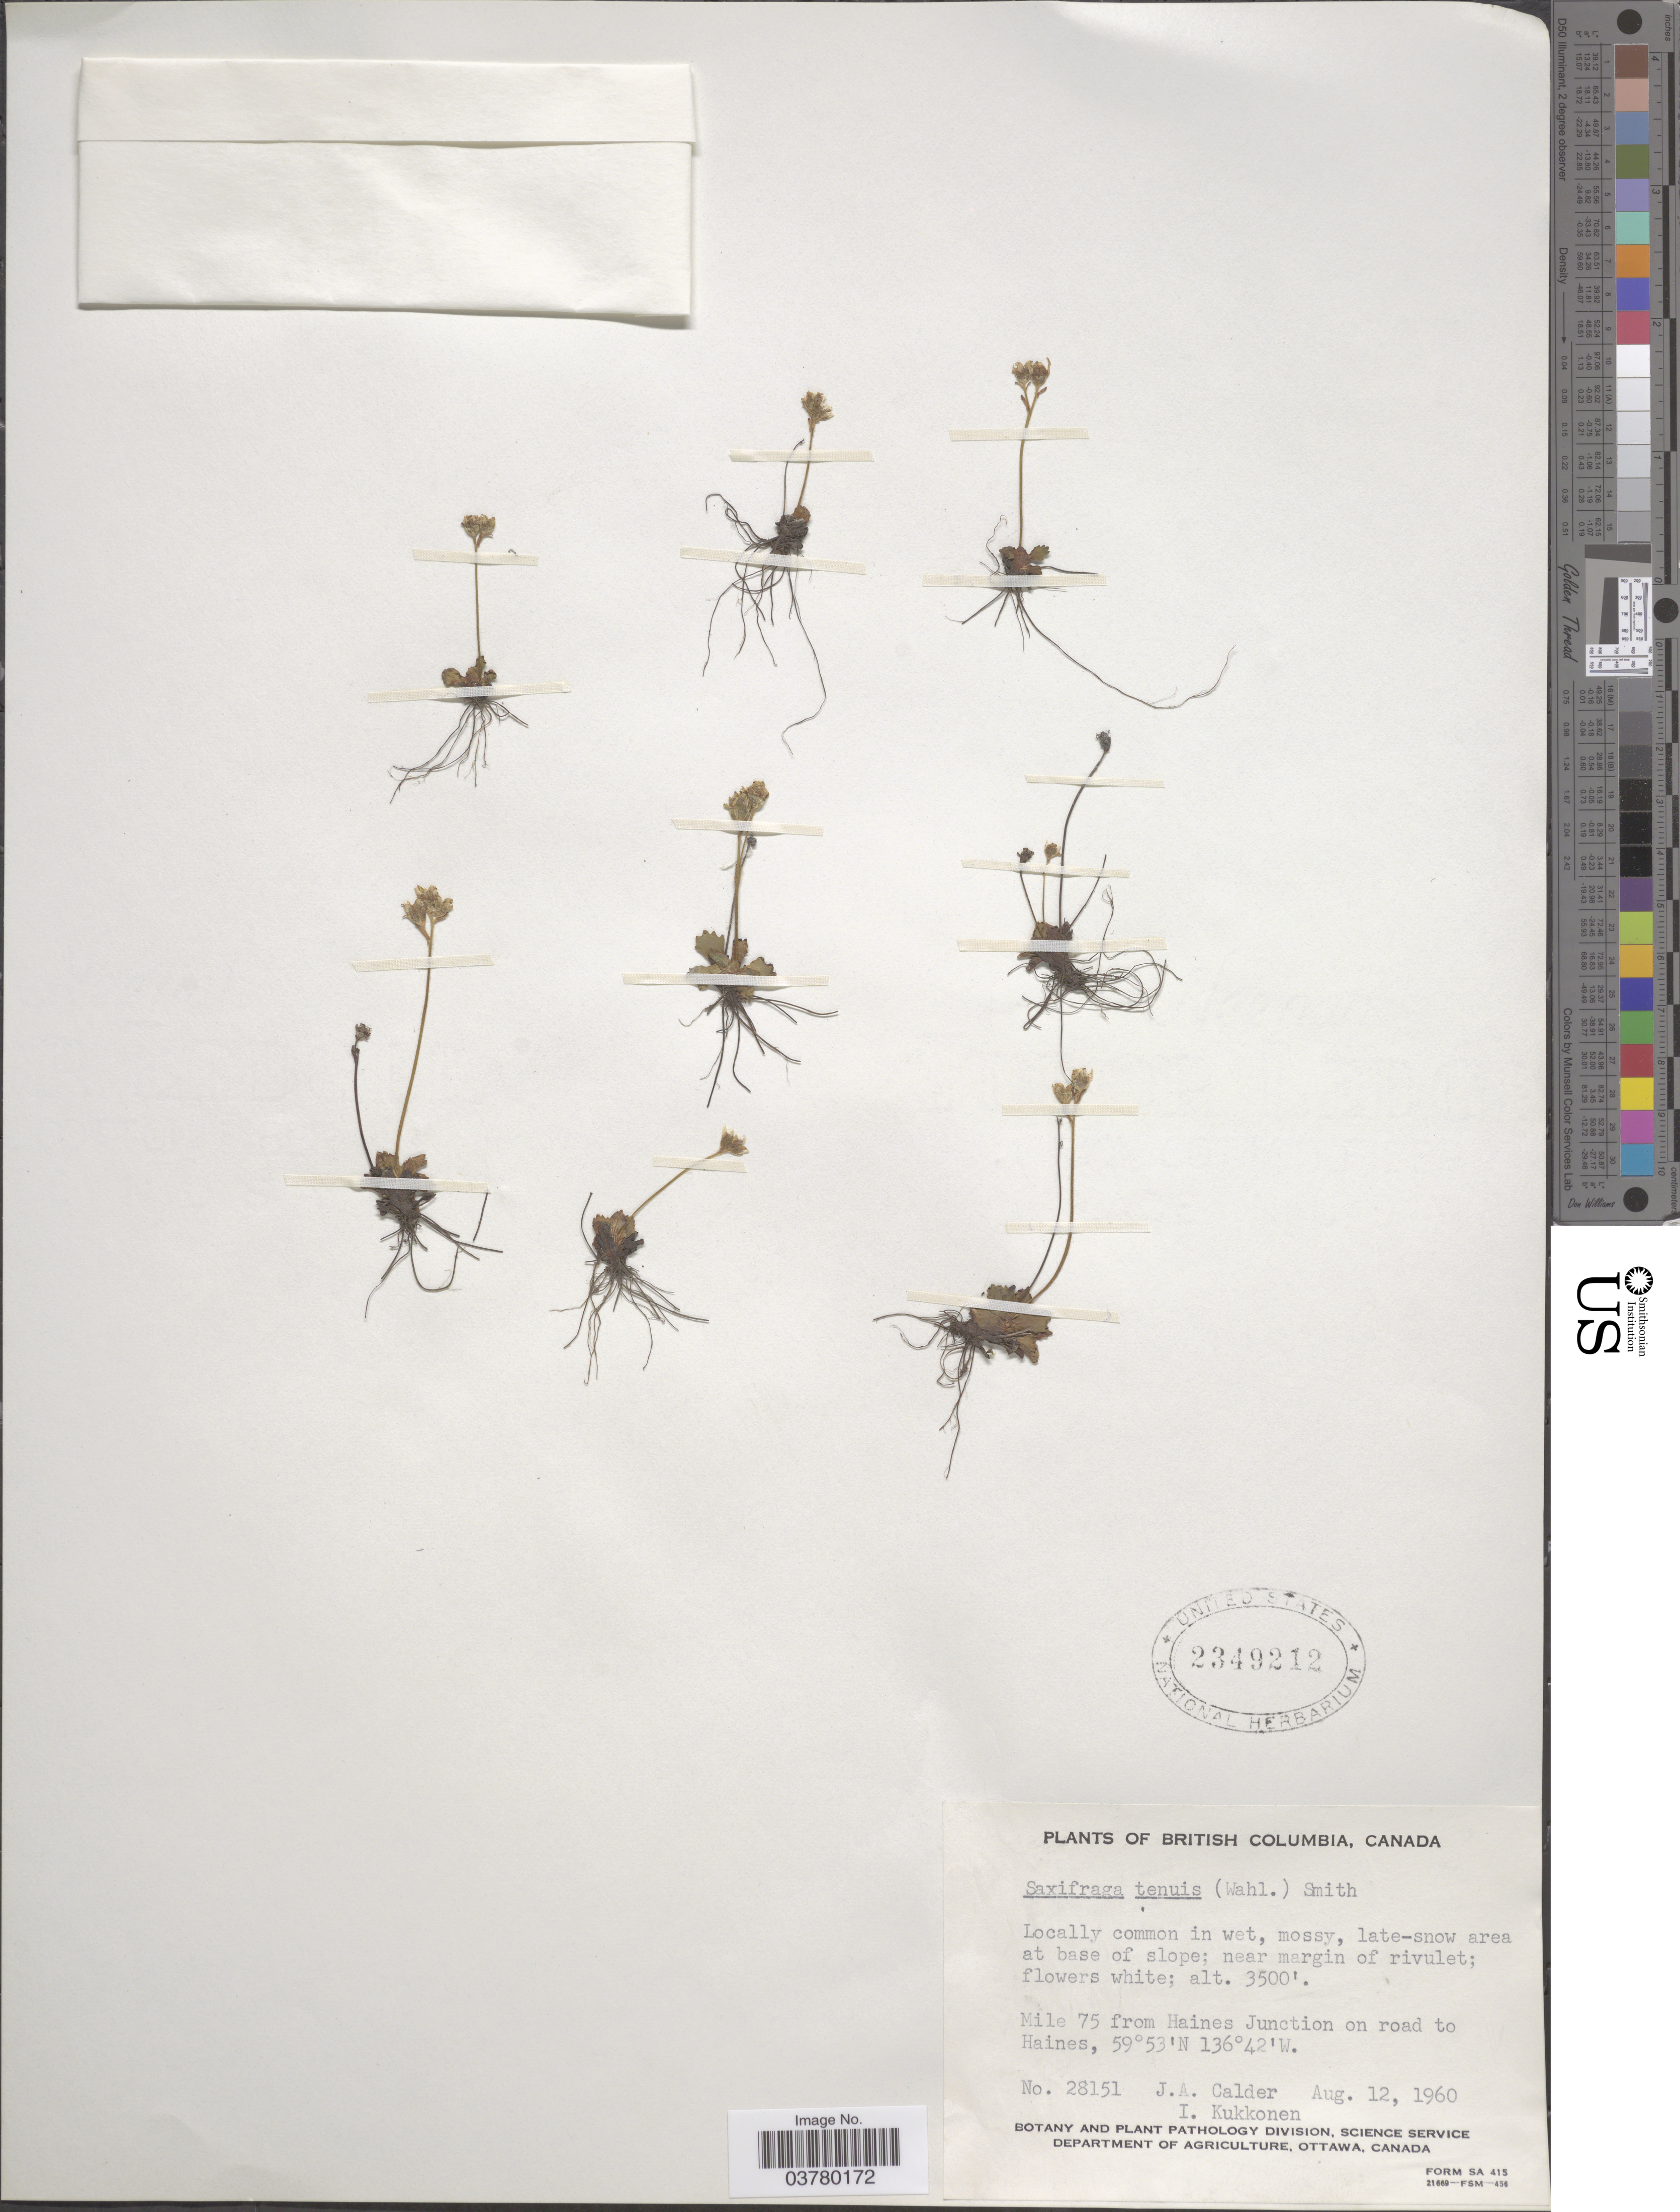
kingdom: Plantae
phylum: Tracheophyta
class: Magnoliopsida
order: Saxifragales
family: Saxifragaceae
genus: Micranthes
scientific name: Micranthes tenuis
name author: (Wahlenb.) Small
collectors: J. A. Calder & I. Kukkonen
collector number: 28151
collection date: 1960-08-12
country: Canada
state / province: British Columbia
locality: Late-snow area at base of slope; near margin of rivulet. Mile 75 from Haines Junction on road to Haines.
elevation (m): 1067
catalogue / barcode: US 2349212